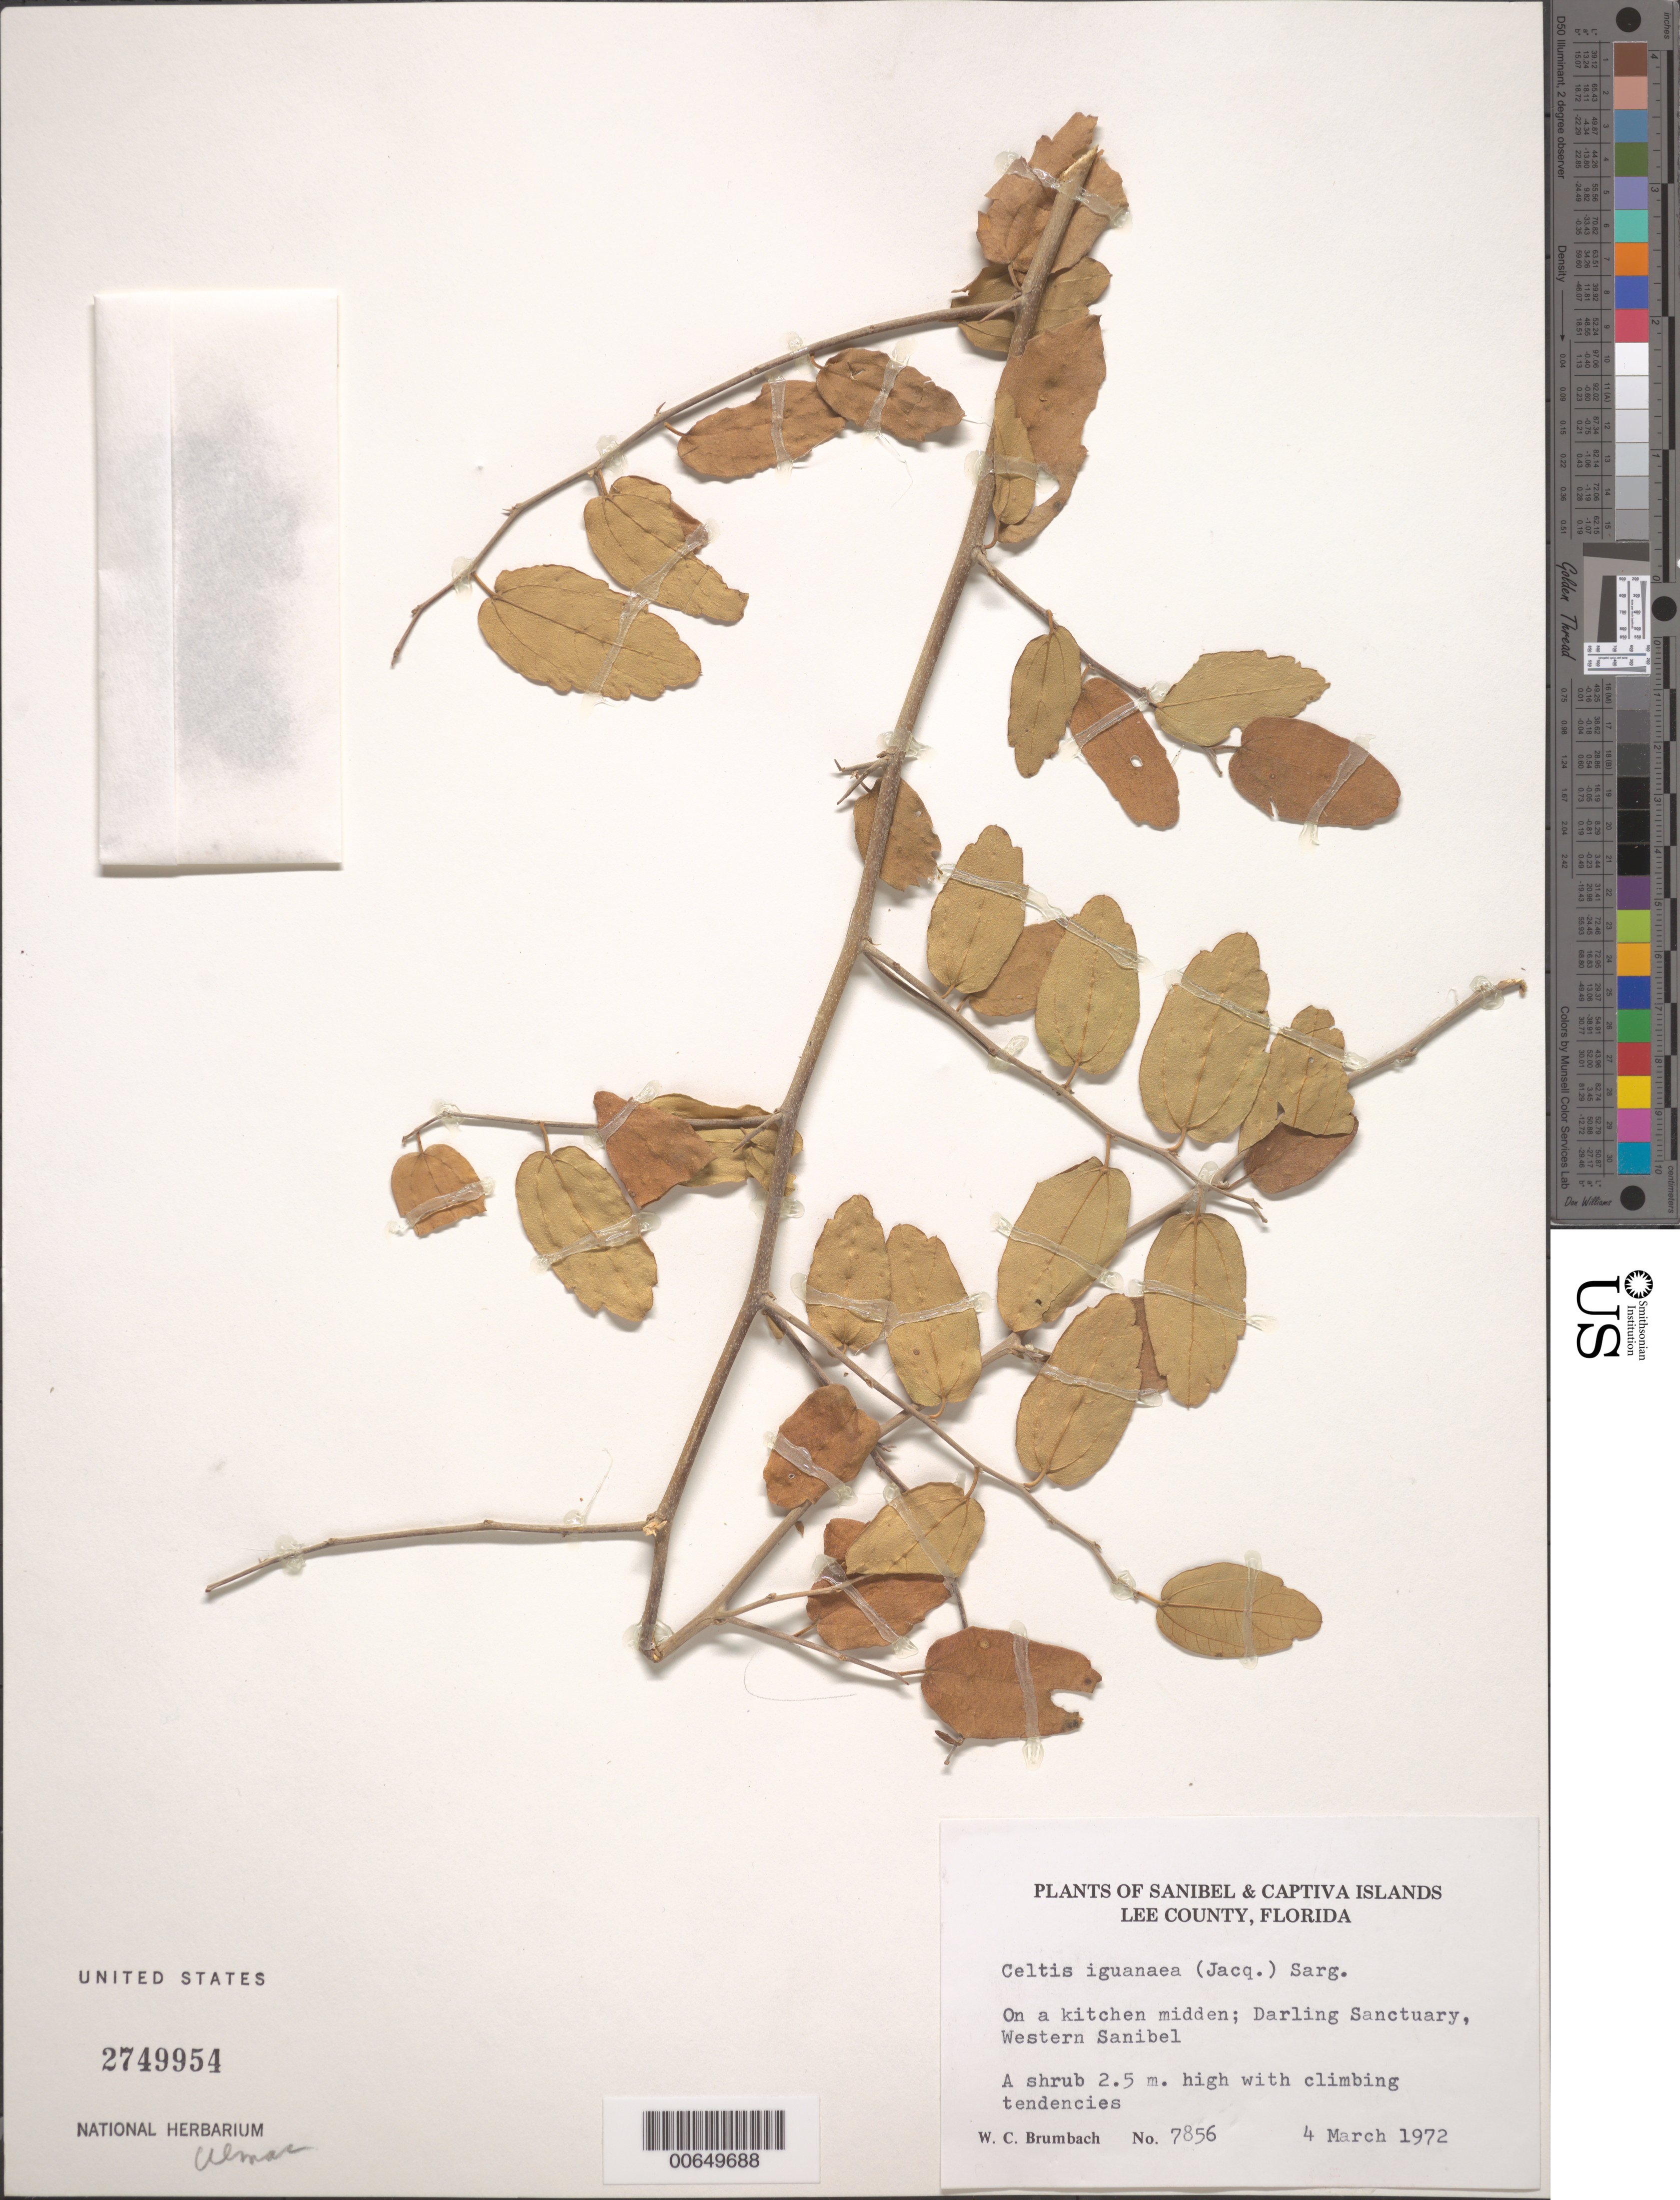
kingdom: Plantae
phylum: Tracheophyta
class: Magnoliopsida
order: Rosales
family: Cannabaceae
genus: Celtis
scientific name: Celtis iguanaea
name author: (Jacq.) Sarg.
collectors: W. C. Brumbach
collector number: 7856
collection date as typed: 04 Mar 1972 or 03 Apr 1972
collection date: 1972-03-04 or 1972-04-03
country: United States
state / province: Florida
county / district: Lee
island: Sanibel Island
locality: Darling Sanctuary, Western Sanibel.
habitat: On a kitchen midden.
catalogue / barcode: US 2749954